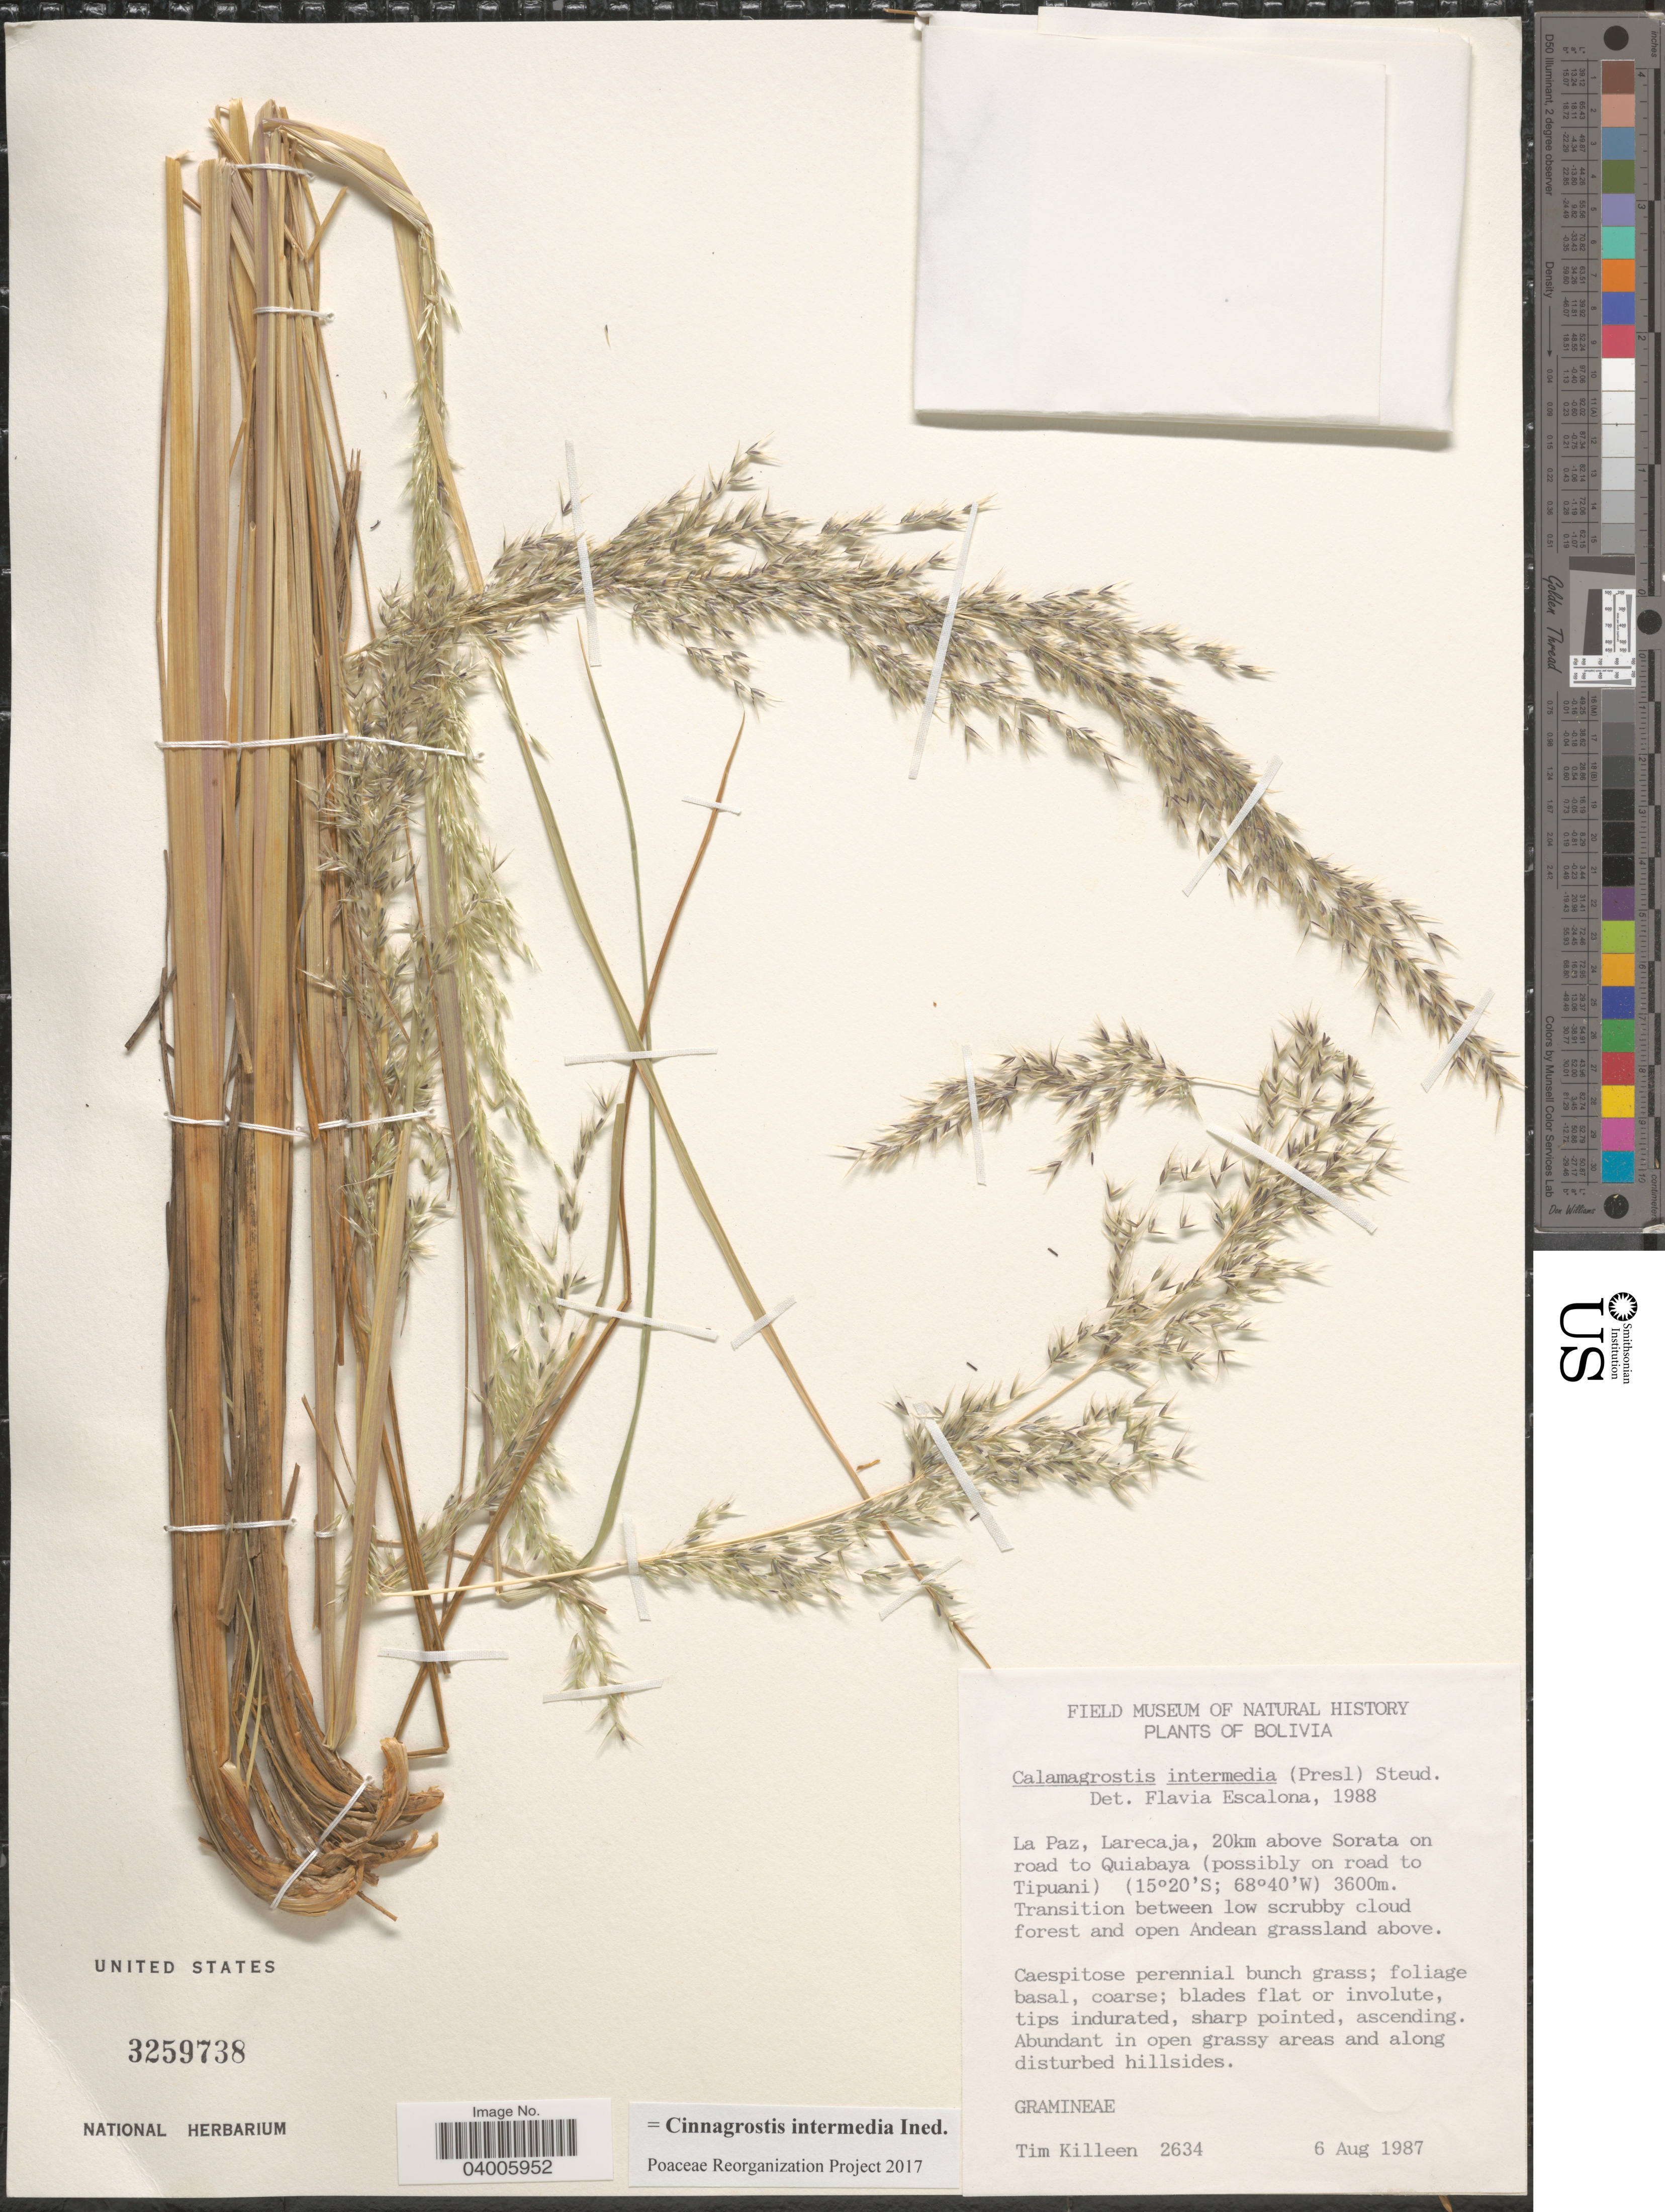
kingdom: Plantae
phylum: Tracheophyta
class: Liliopsida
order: Poales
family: Poaceae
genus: Cinnagrostis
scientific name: Cinnagrostis intermedia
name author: (J. Presl) P.M. Peterson et al.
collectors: T. J. Killeen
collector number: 2634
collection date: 1987-08-06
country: Bolivia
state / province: La Paz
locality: Larecaja, 20km above Sorata on road to Quiabaya (possibly on road to Tipuani).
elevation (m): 3600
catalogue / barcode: US 3259738